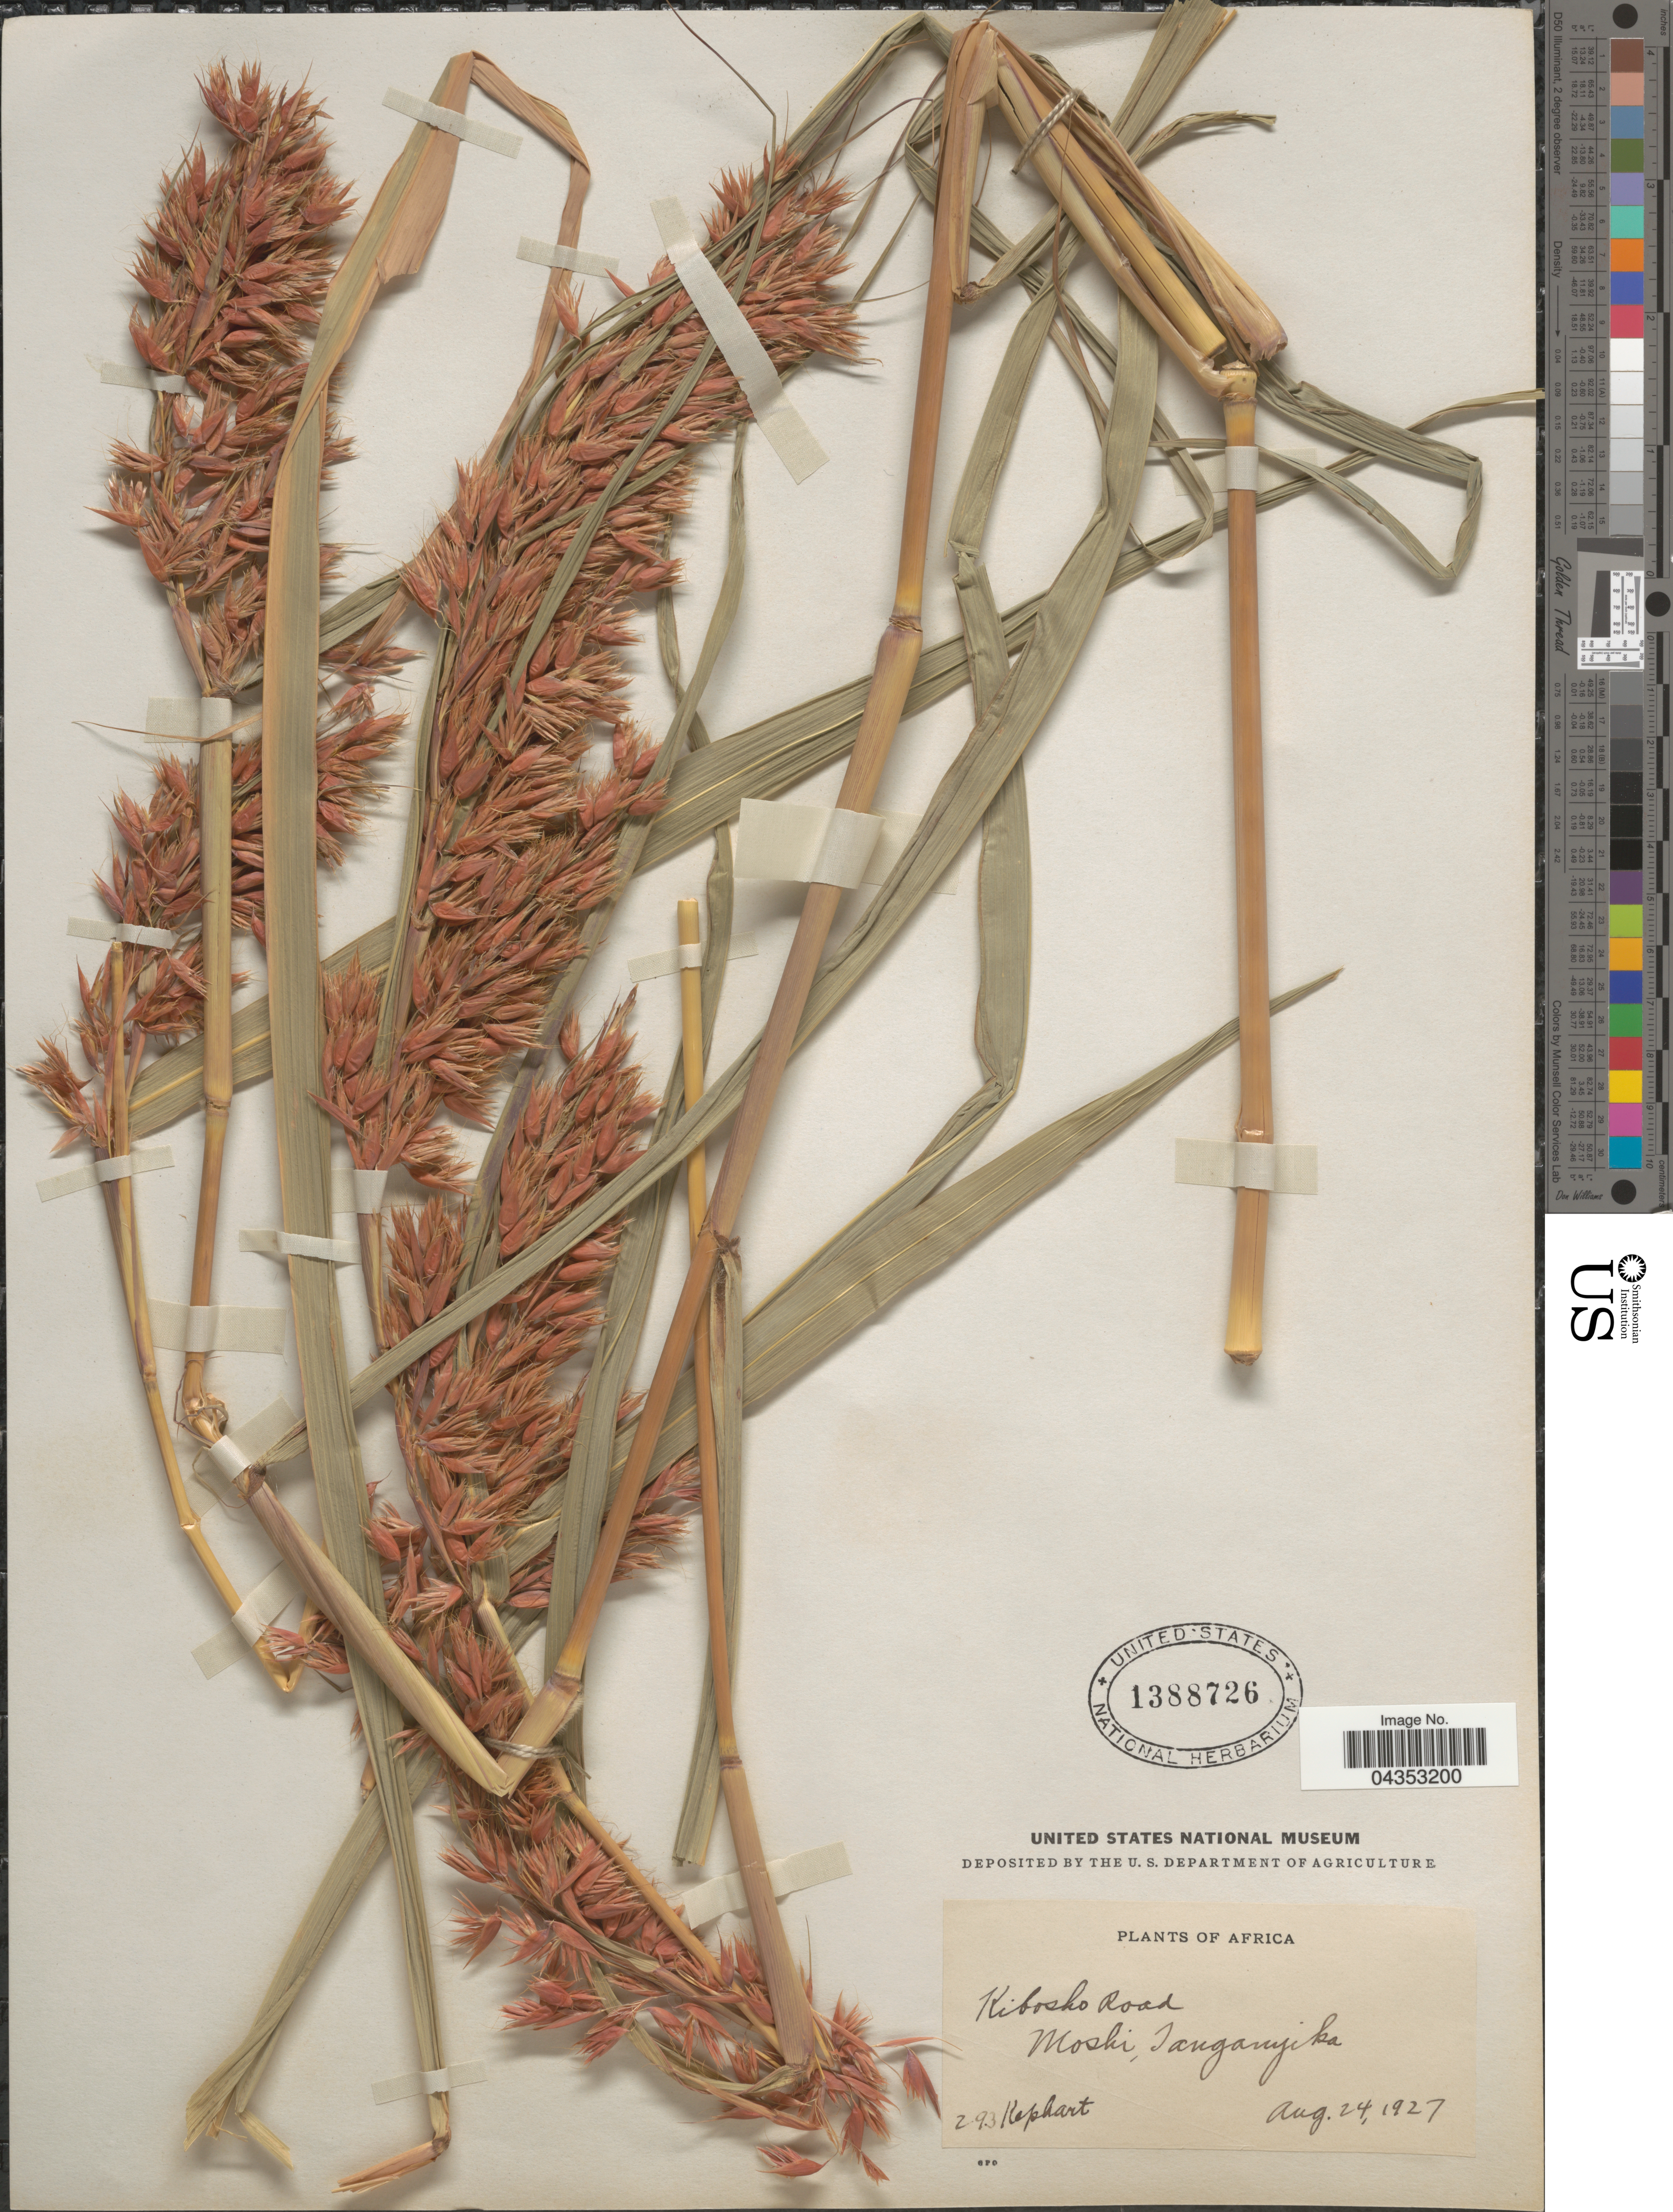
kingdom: Plantae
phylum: Tracheophyta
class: Liliopsida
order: Poales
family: Poaceae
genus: Hyparrhenia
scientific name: Hyparrhenia cymbaria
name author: (L.) Stapf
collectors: Kephart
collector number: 293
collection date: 1927-08-24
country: Tanzania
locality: Kibosko Road. Moshi, Tanganyika.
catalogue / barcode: US 1388726